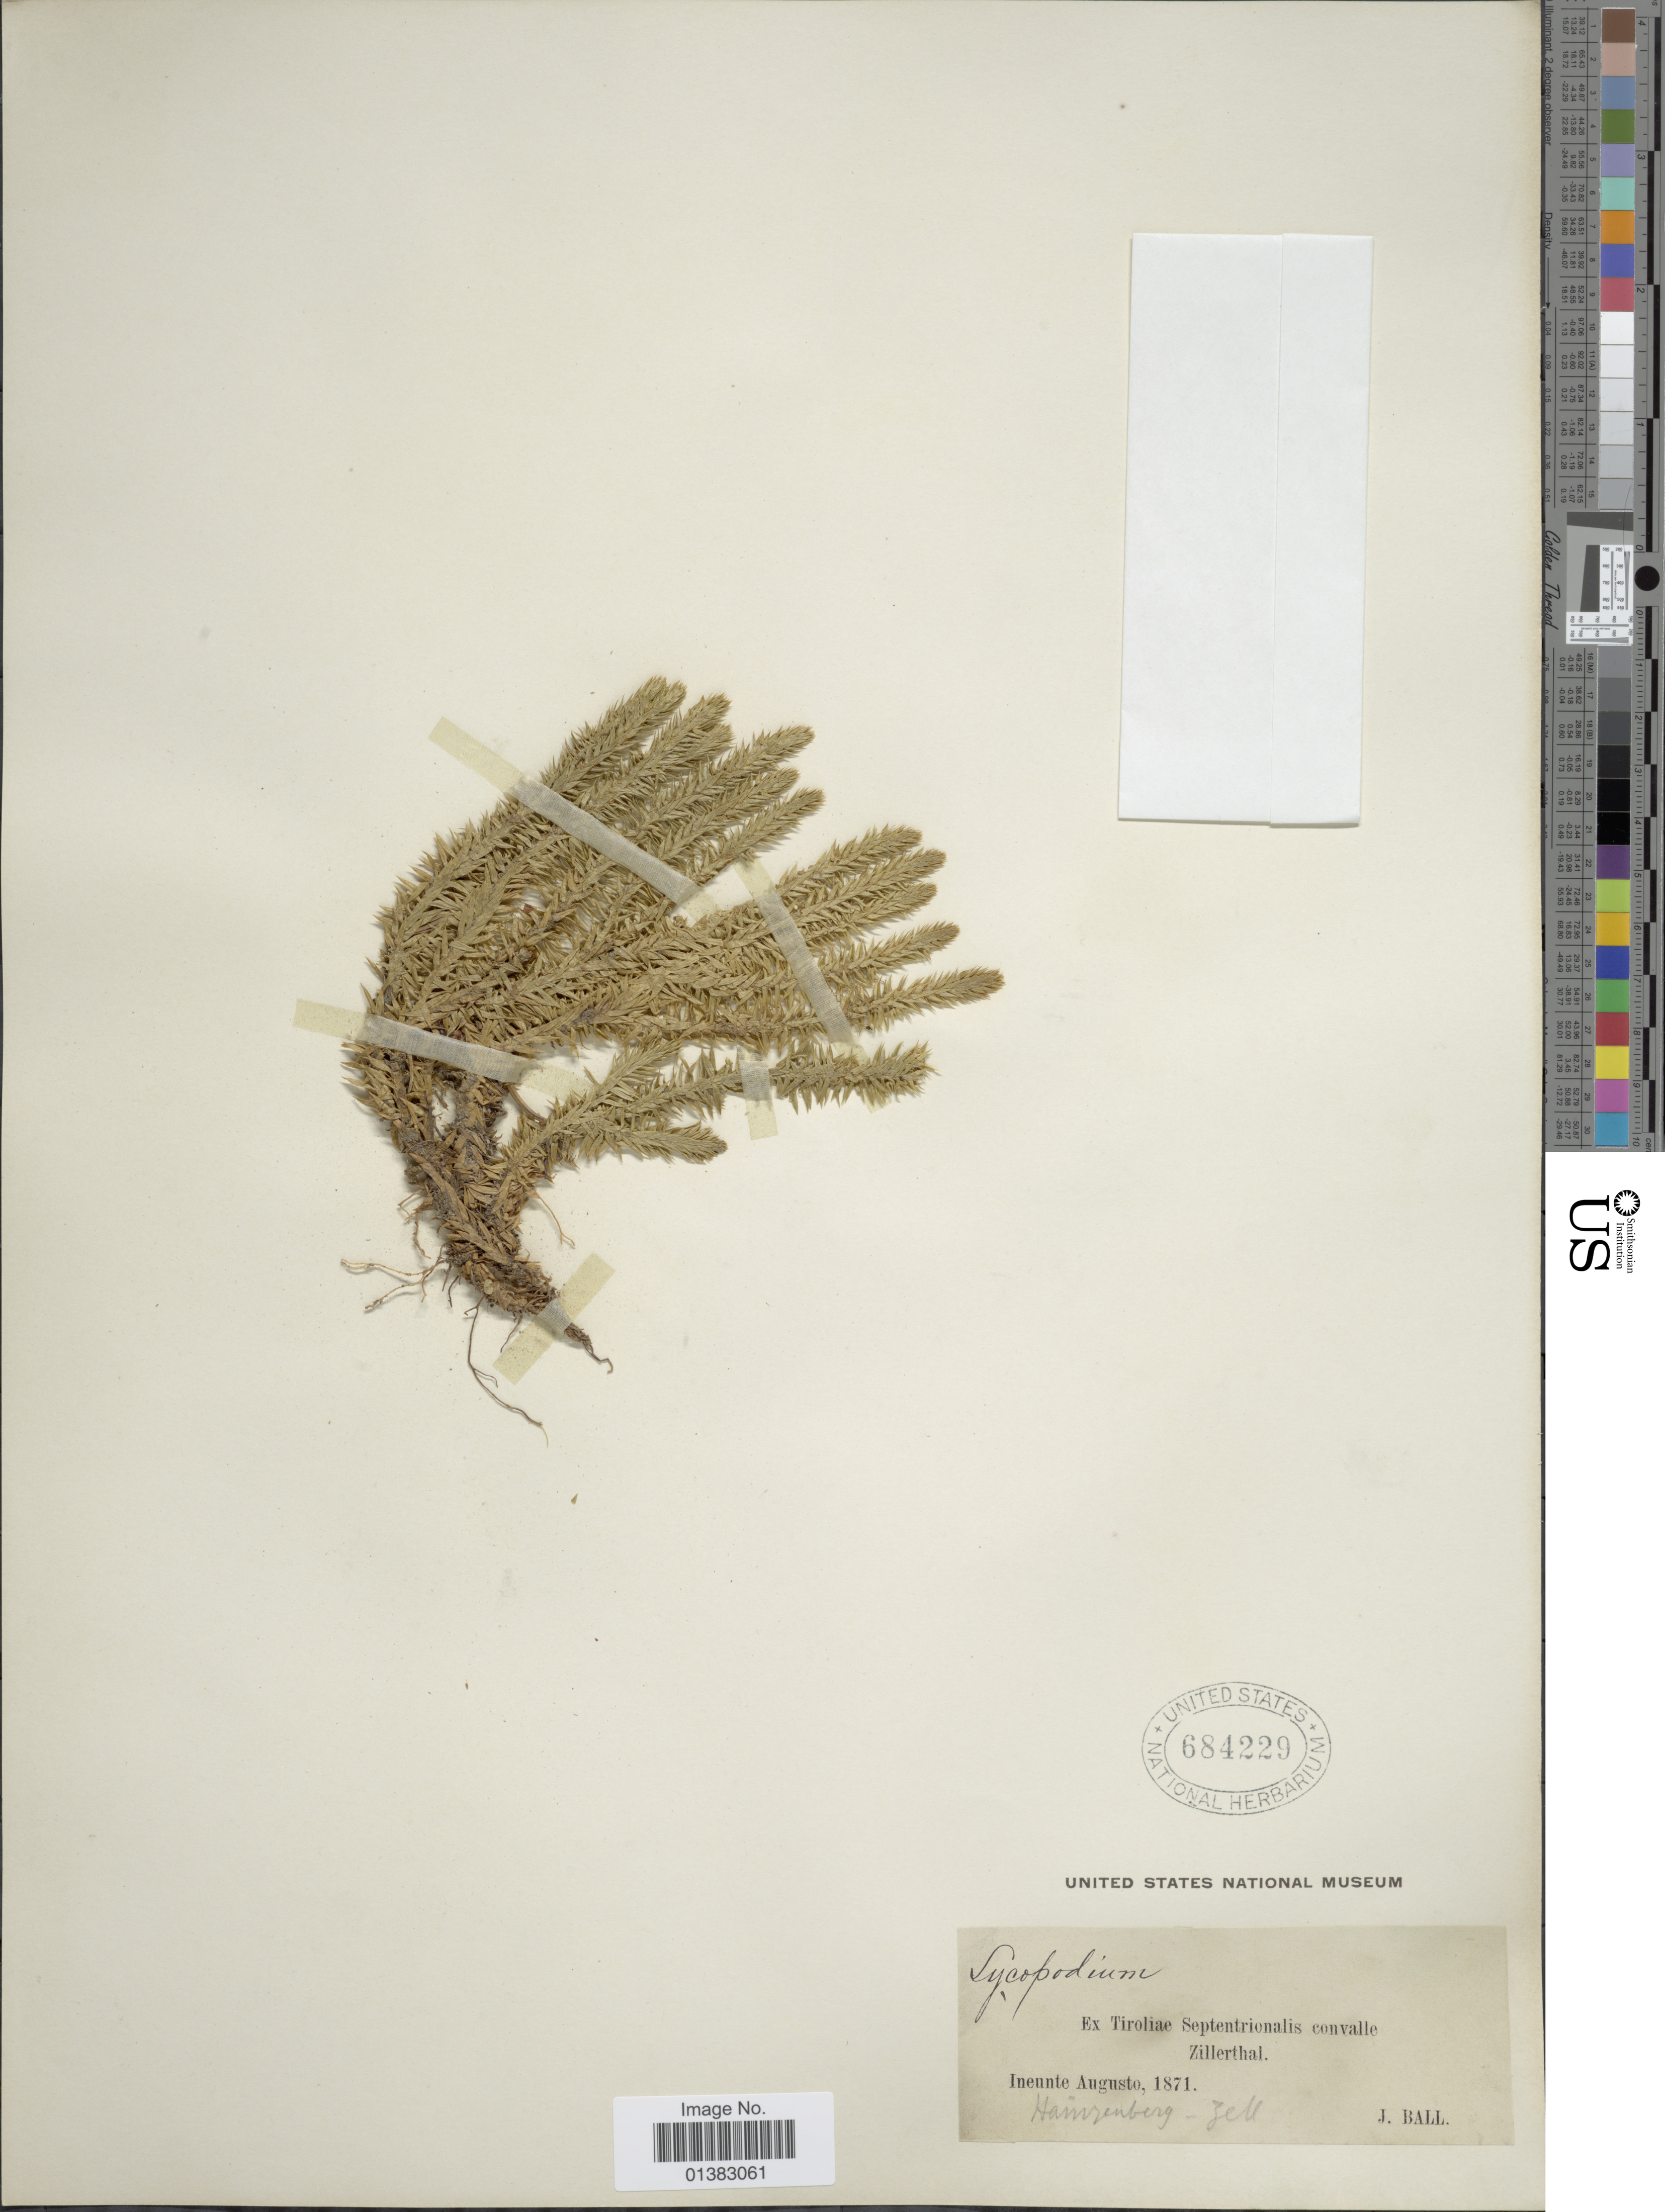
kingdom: Plantae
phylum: Tracheophyta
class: Lycopodiopsida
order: Lycopodiales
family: Lycopodiaceae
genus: Huperzia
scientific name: Huperzia selago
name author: (L.) Bernh. ex Schrank & Mart.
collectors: J. Ball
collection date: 1871-08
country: Austria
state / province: Tirol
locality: Ex Tiroliae Septentrionalis convalle Zillerthal, Hainzenberg- Zell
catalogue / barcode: US 684229